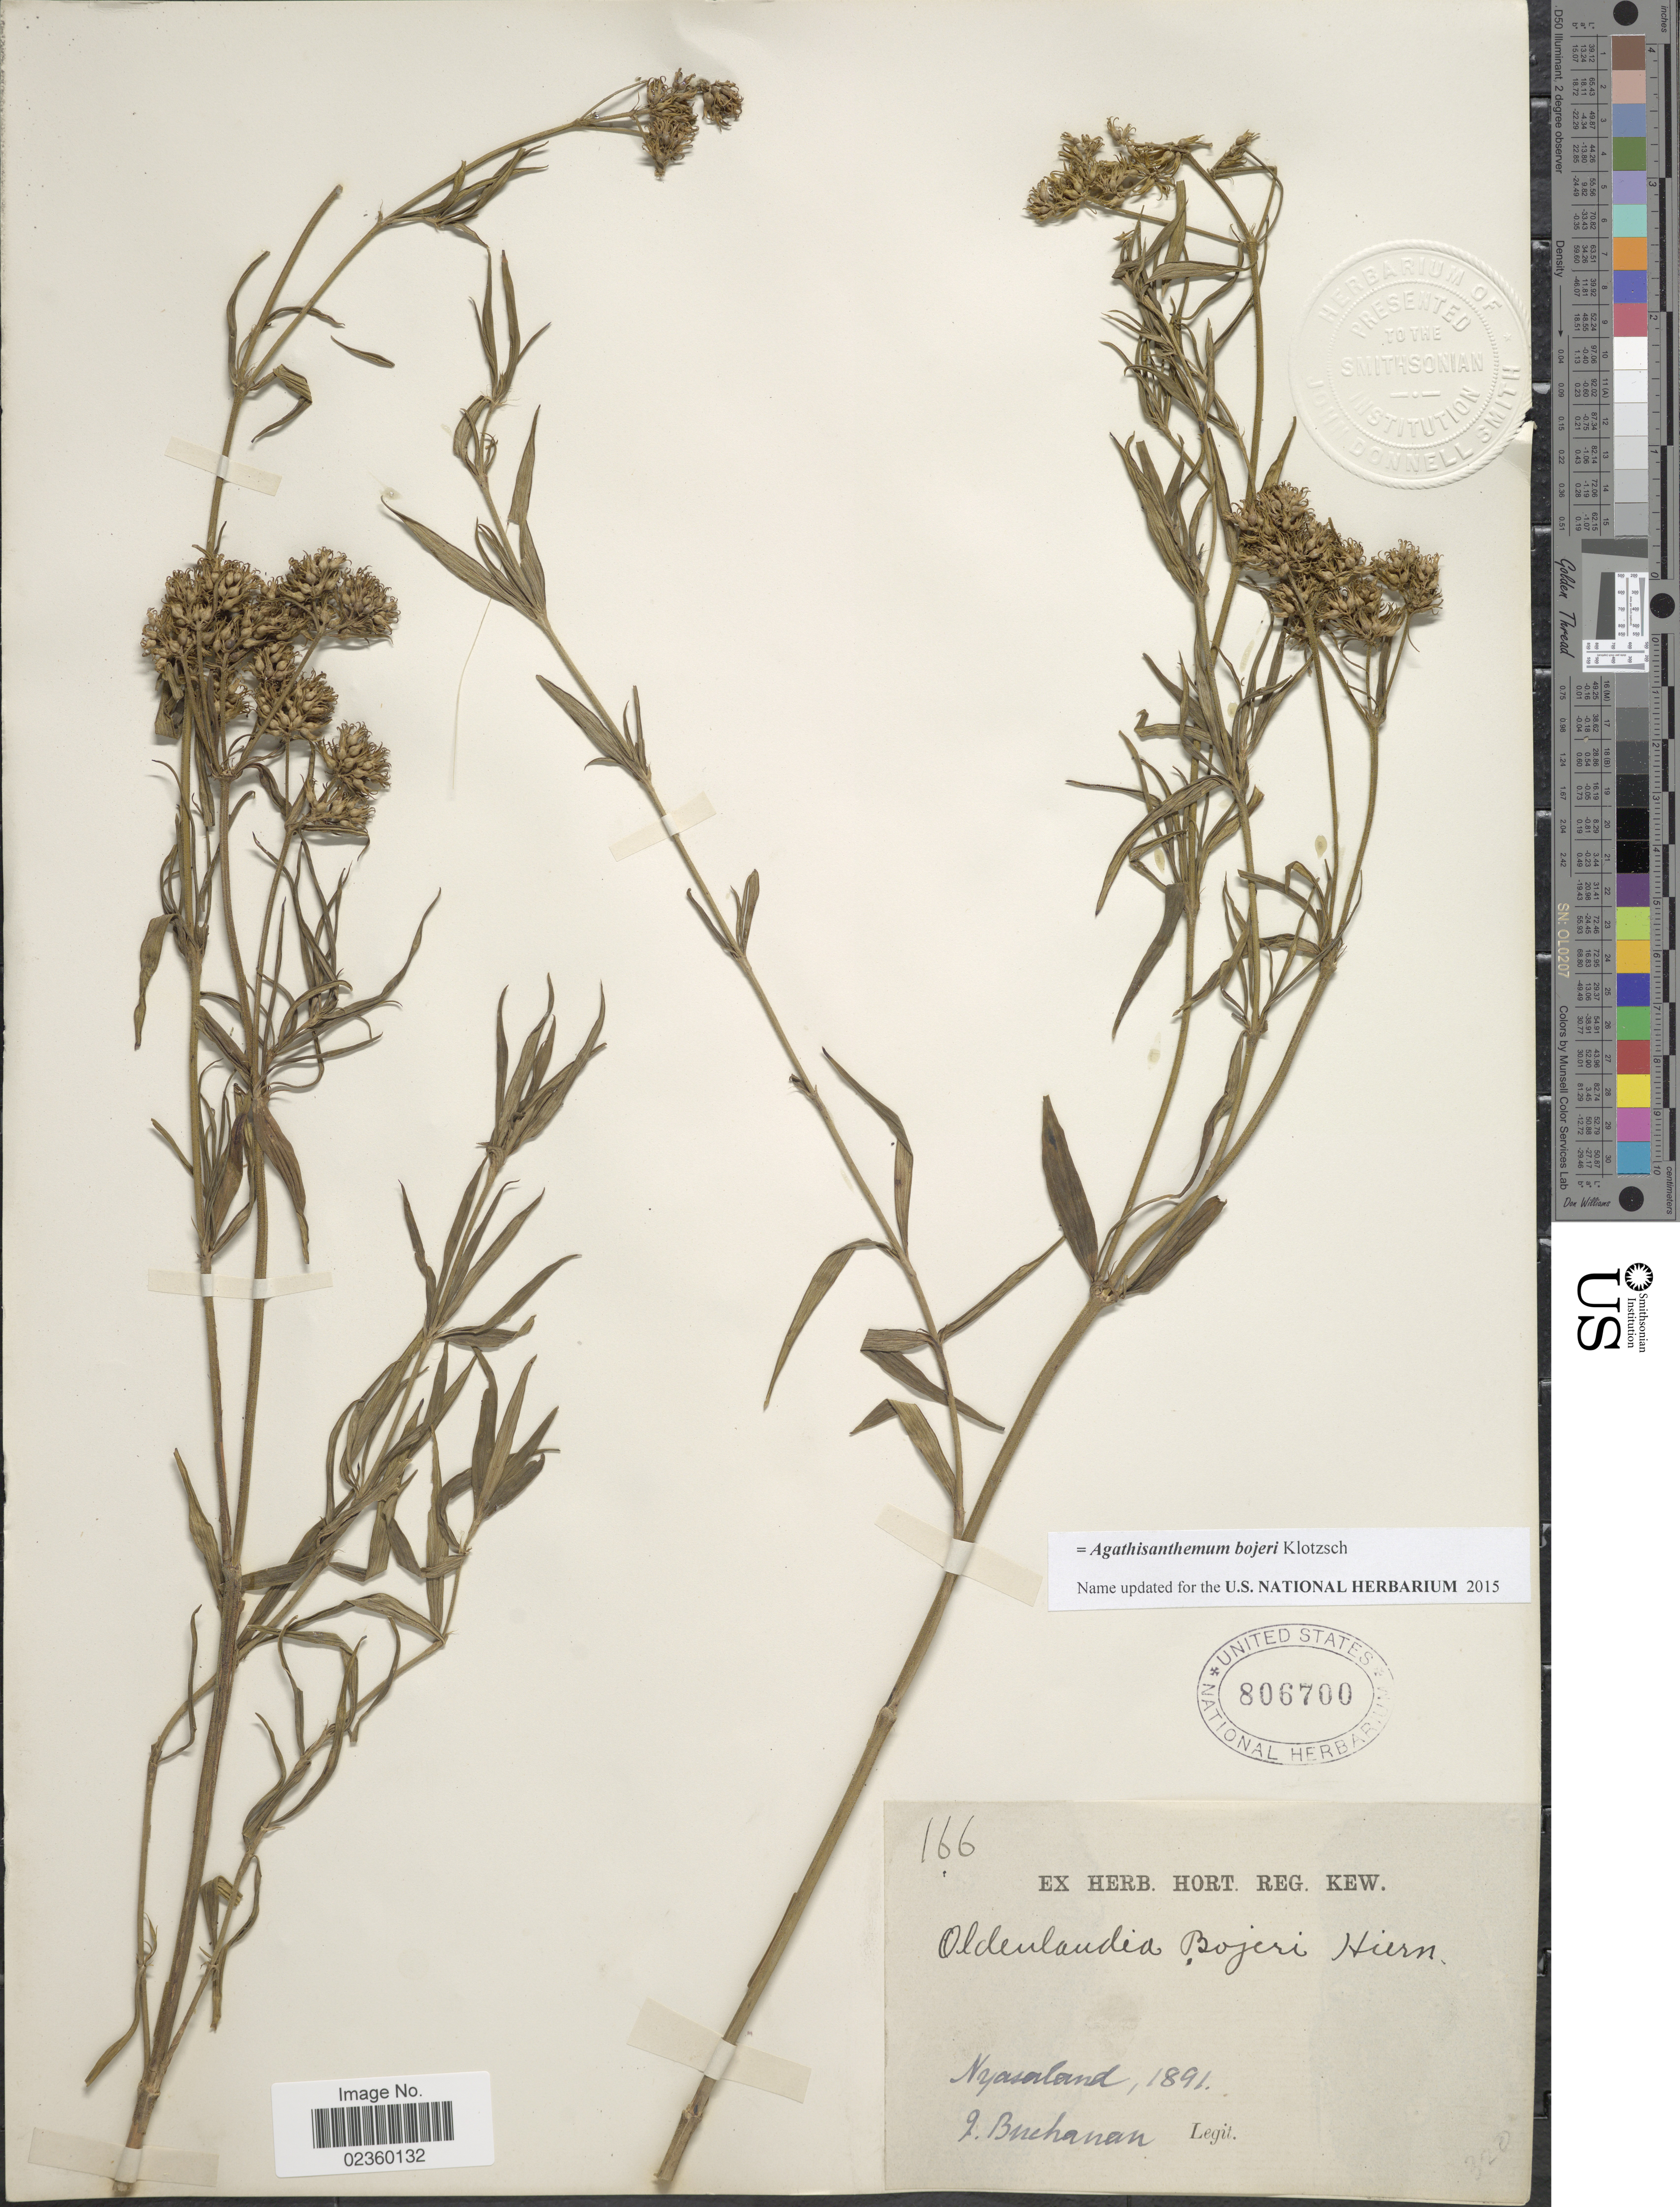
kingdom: Plantae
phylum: Tracheophyta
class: Magnoliopsida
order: Gentianales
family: Rubiaceae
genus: Agathisanthemum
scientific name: Agathisanthemum bojeri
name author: Klotzsch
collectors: J. Buchanan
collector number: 166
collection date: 1891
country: Malawi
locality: Nyasaland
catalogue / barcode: US 806700